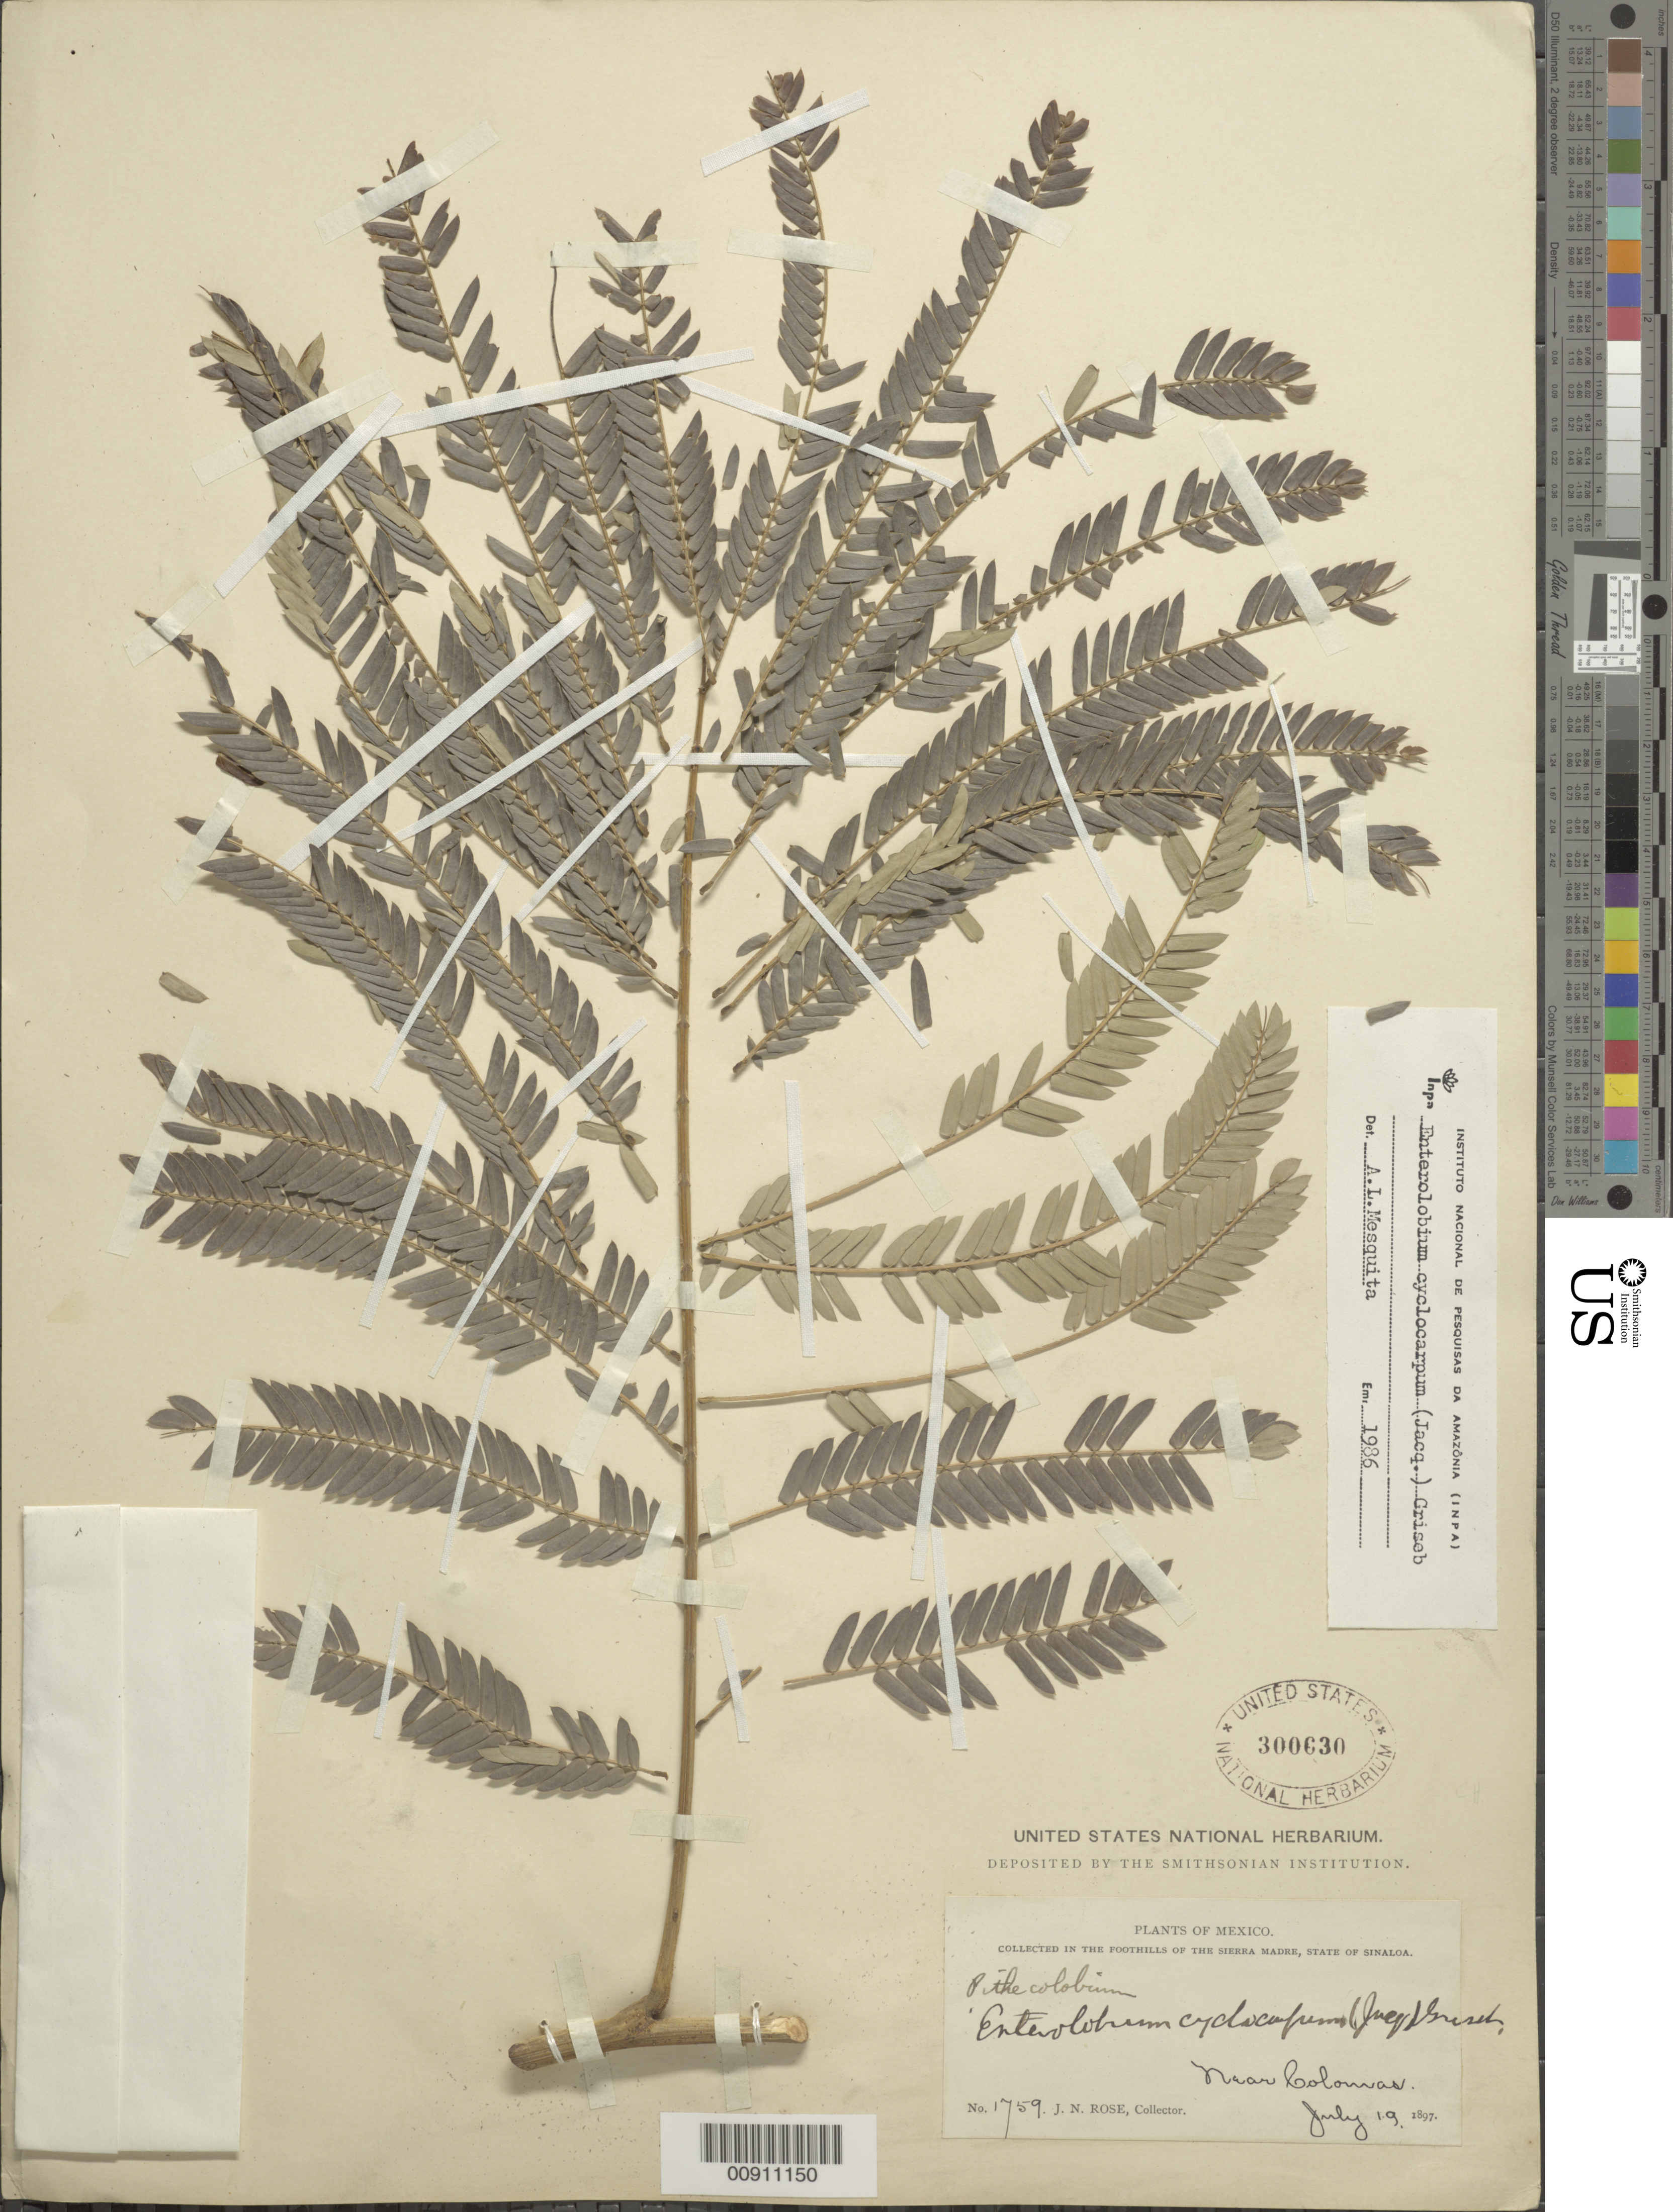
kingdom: Plantae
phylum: Tracheophyta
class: Magnoliopsida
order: Fabales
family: Fabaceae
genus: Enterolobium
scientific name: Enterolobium cyclocarpum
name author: (Jacq.) Griseb.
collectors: J. N. Rose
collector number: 1759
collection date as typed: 19 Jul 1897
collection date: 1897-07-19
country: Mexico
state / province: Sinaloa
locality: Near Colomas in the foothills of the Sierra Madre, State of Sinaloa.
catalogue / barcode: US 300630